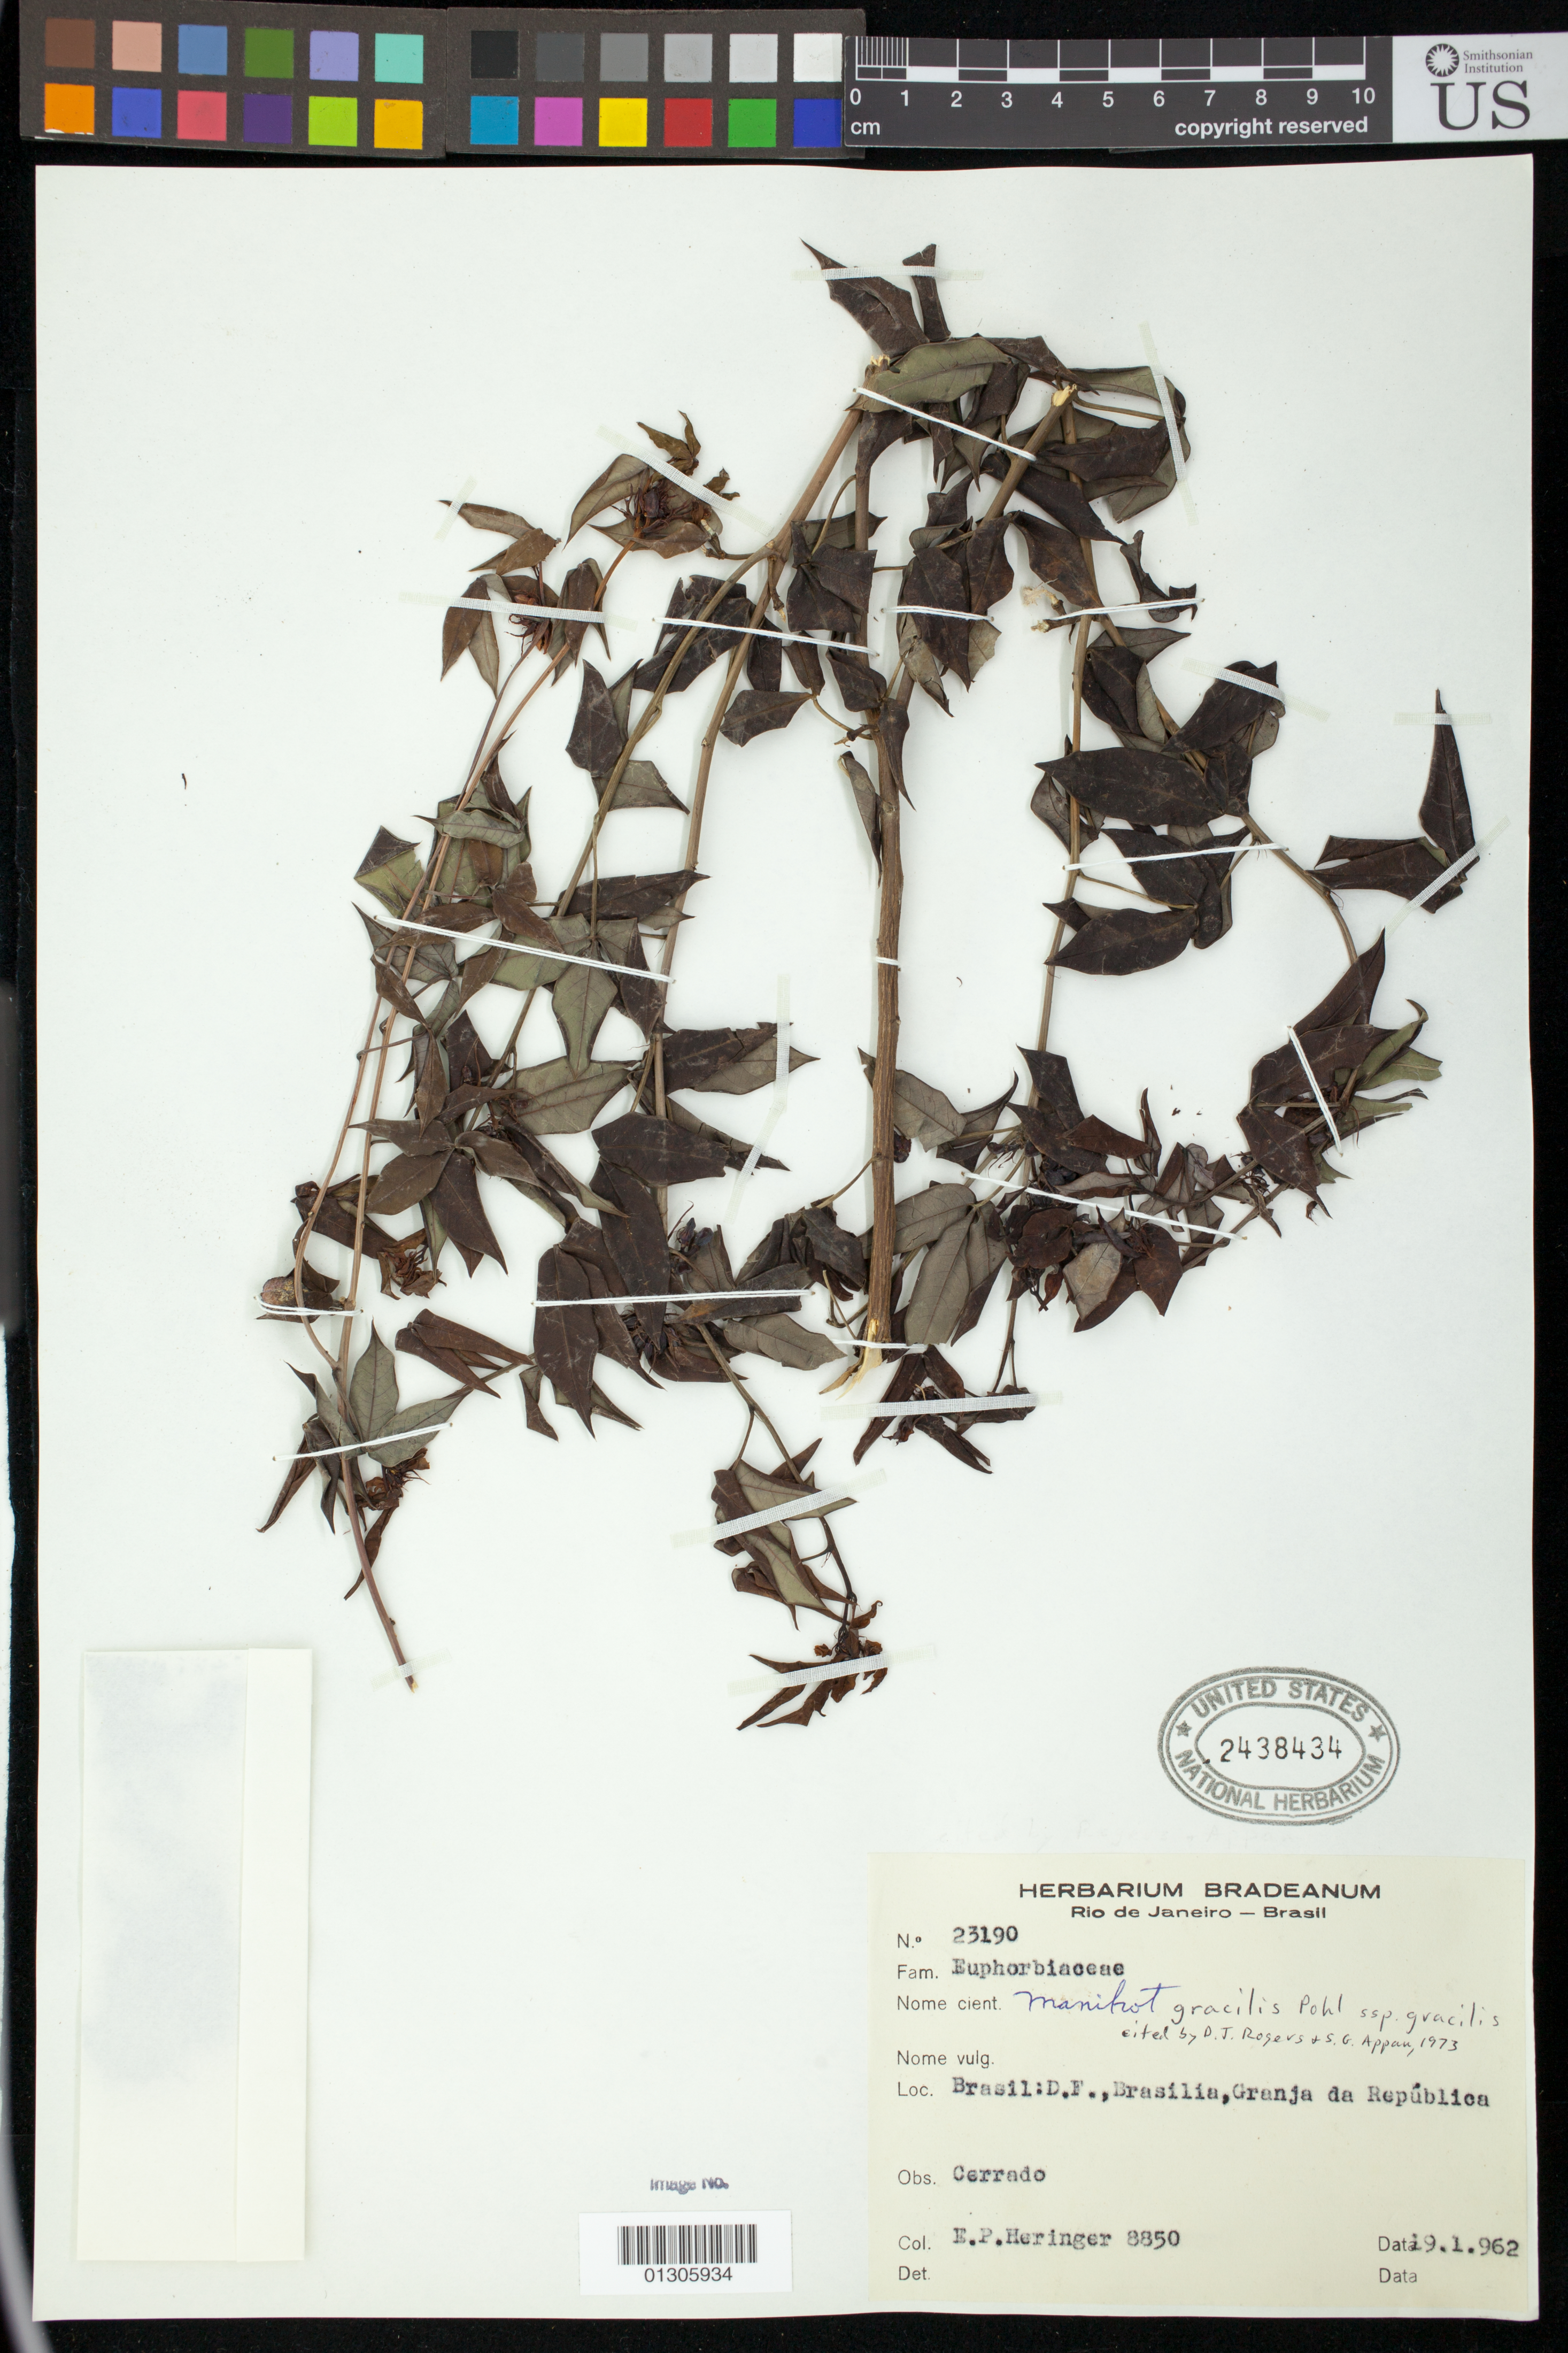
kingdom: Plantae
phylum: Tracheophyta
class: Magnoliopsida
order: Malpighiales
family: Euphorbiaceae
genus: Manihot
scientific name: Manihot esculenta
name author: Crantz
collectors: E. P. Heringer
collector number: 8850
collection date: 1962-01-19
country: Brazil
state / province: Distrito Federal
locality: Brasilia, Grenja da Republica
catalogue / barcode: US 2438434